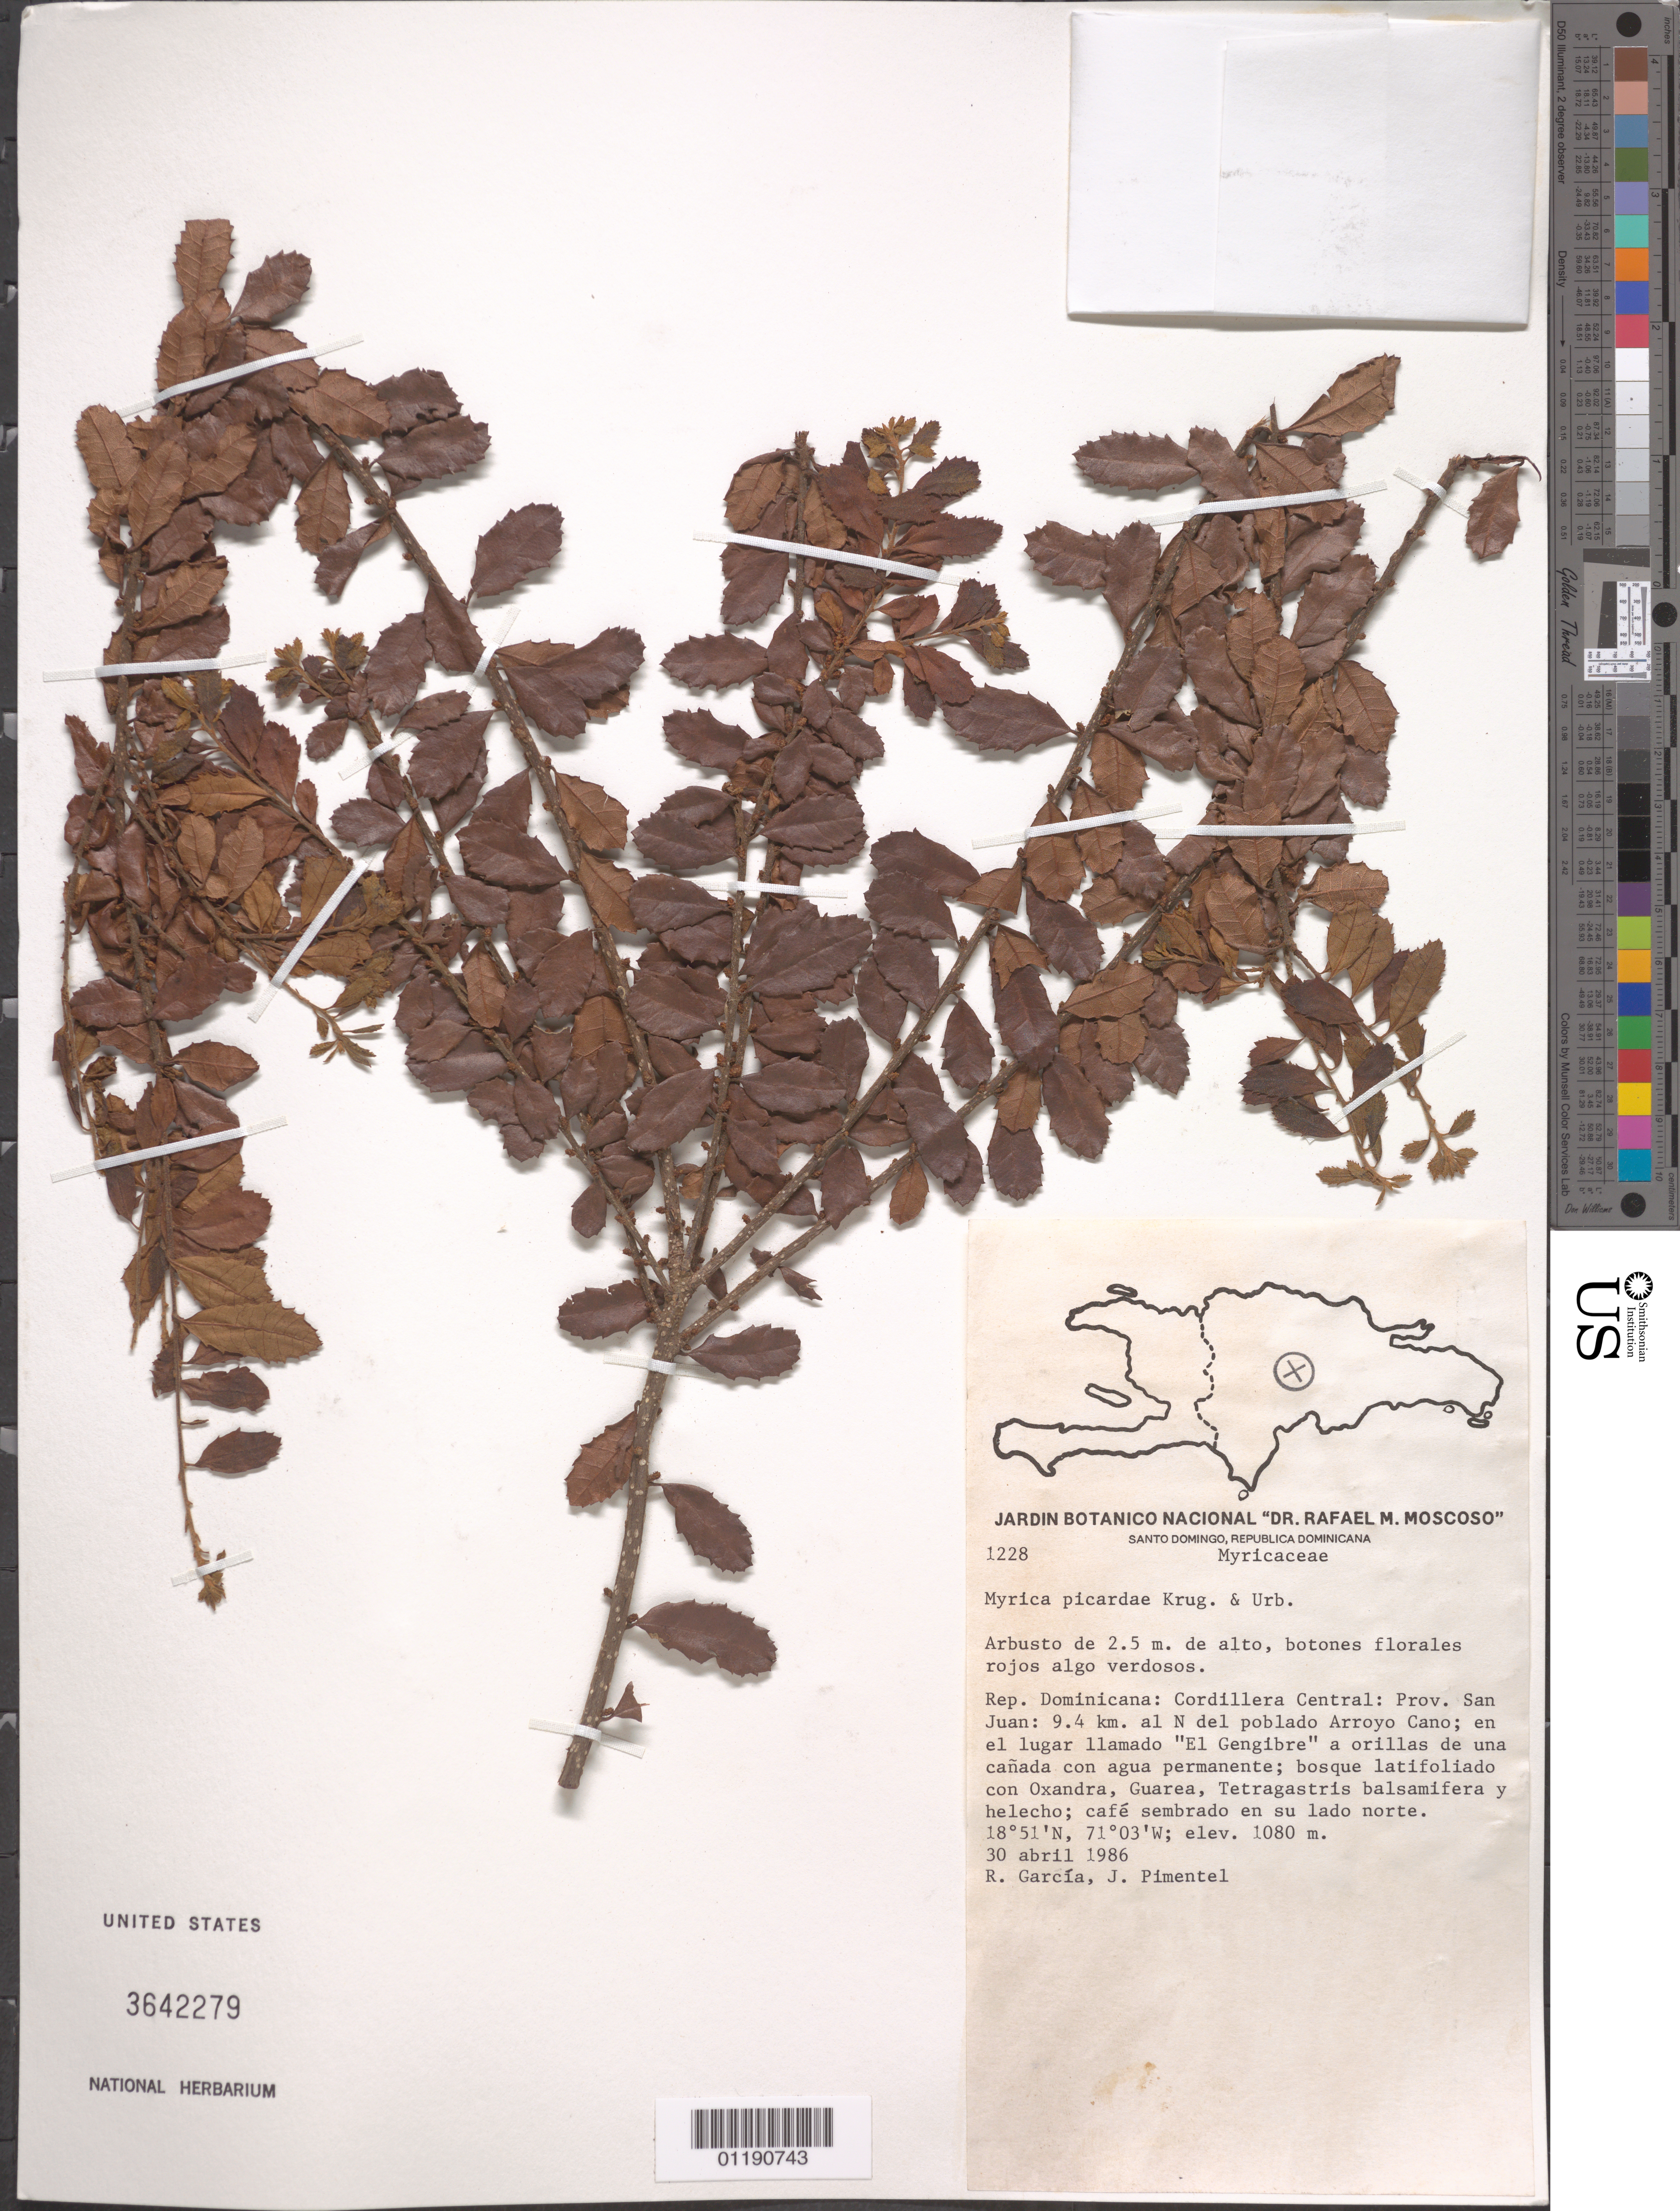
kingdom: Plantae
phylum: Tracheophyta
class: Magnoliopsida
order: Fagales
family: Myricaceae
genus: Morella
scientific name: Morella picardae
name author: (Krug & Urb.) Wilbur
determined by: Strong, Mark T., (BOT), Smithsonian Institution - National Museum of Natural History (UNITED STATES)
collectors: R. G. García & J. Pimentel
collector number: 1228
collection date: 1986-04-30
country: Dominican Republic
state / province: San Juan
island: Hispaniola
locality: Cordillera Central. 9.4 km. N of the town Arroyo Cano. In the place called "El Gengibre."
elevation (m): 1080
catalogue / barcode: US 3642279